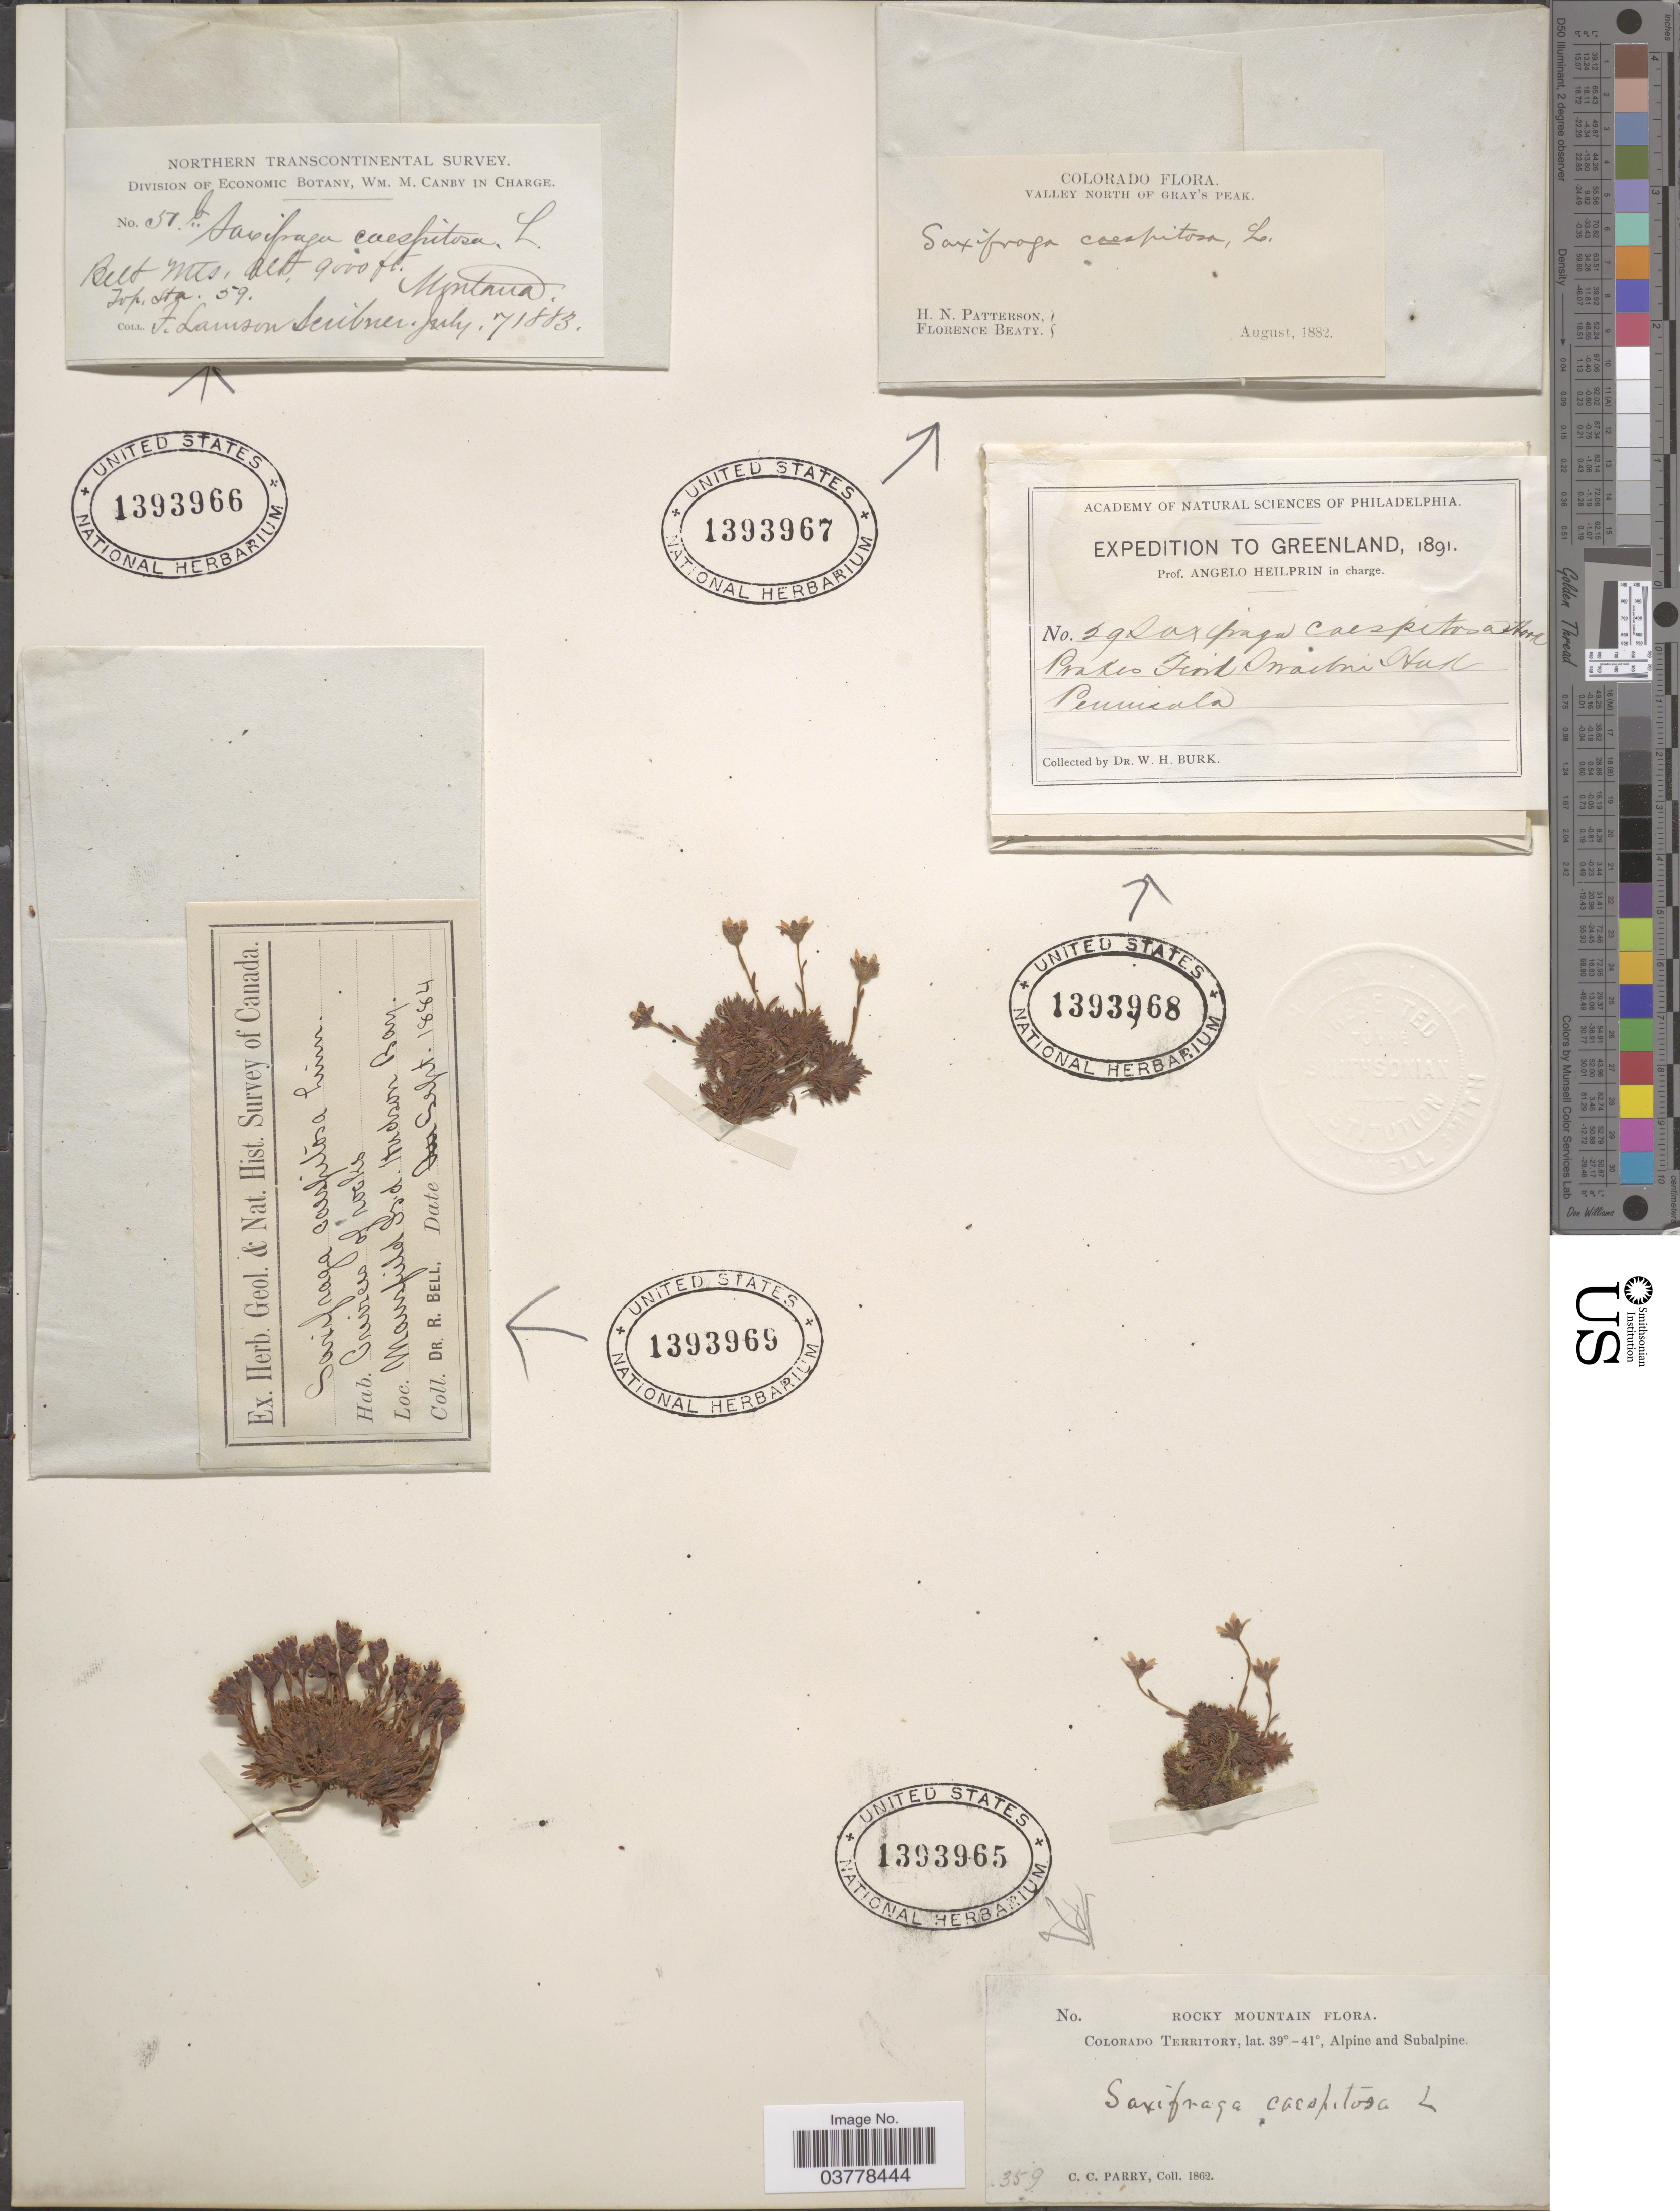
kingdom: Plantae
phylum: Tracheophyta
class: Magnoliopsida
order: Saxifragales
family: Saxifragaceae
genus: Saxifraga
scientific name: Saxifraga caespitosa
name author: L.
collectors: H. N. Patterson & F. Beaty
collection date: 1882-08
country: United States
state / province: Colorado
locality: Valley north of Gray's Peak.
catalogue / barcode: US 1393967-2